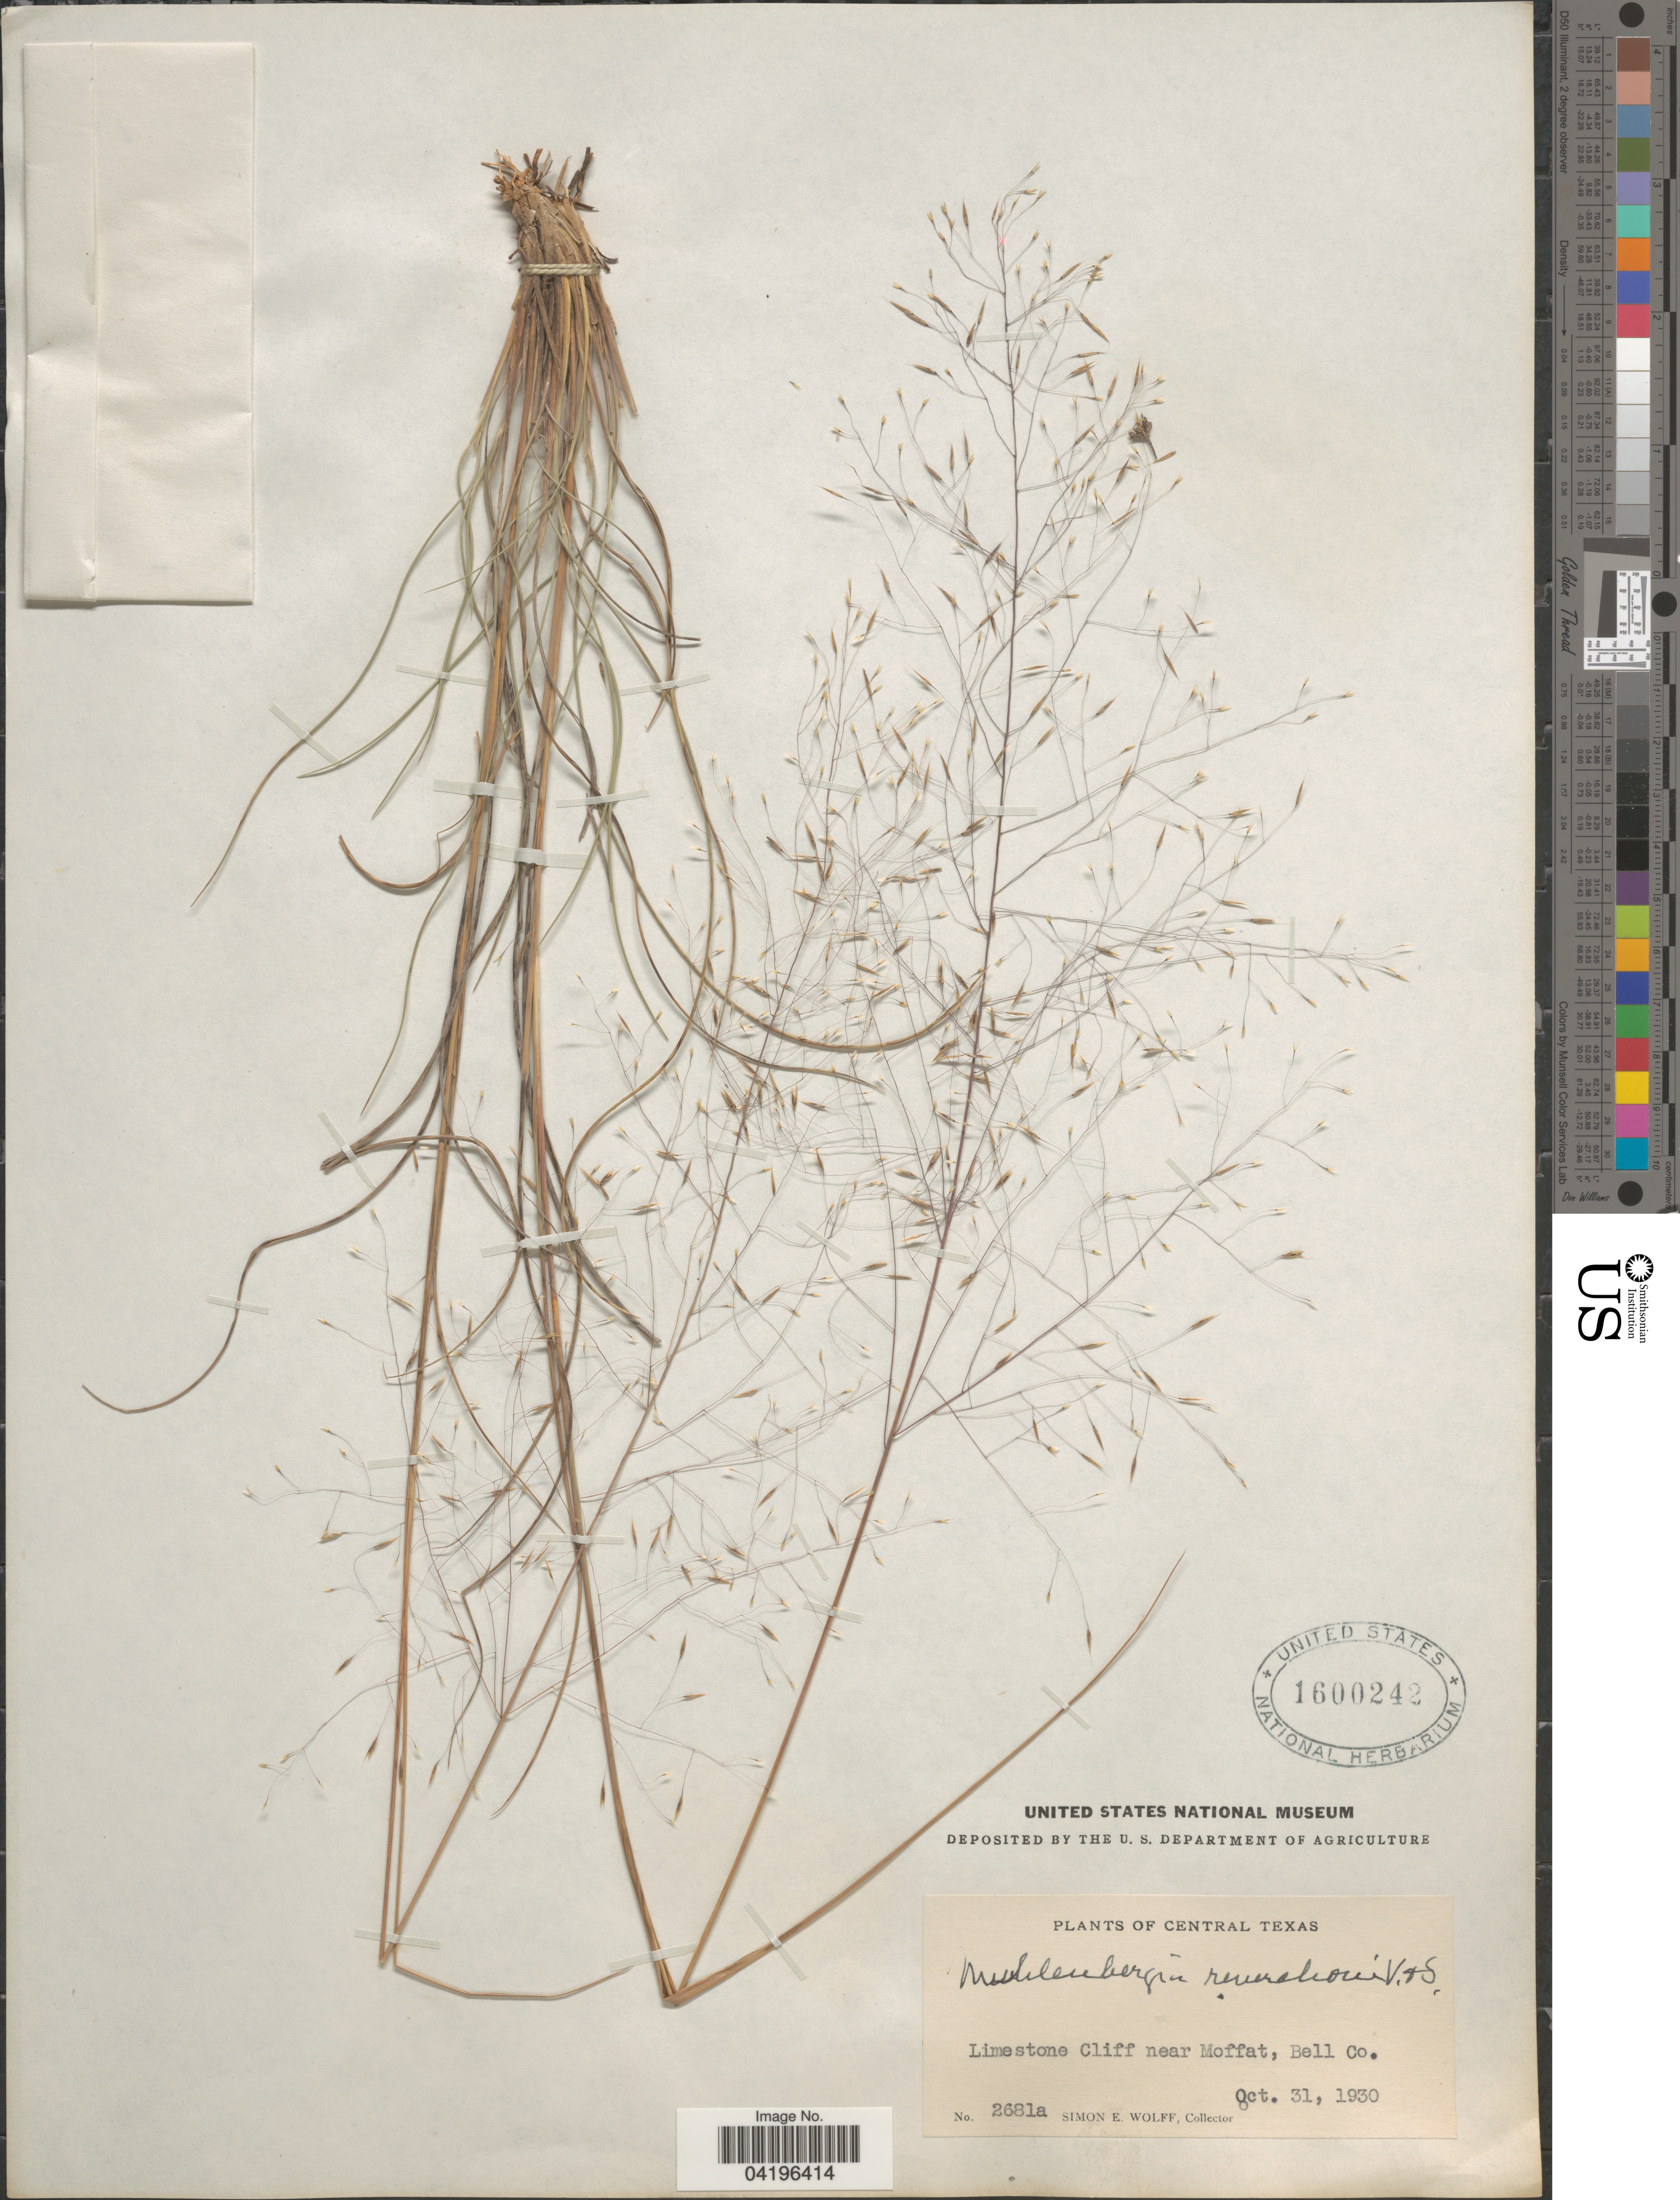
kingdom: Plantae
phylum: Tracheophyta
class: Liliopsida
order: Poales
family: Poaceae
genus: Muhlenbergia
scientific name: Muhlenbergia reverchonii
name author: Vasey & Scribn.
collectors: S. E. Wolff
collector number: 2681a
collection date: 1930-10-31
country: United States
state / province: Texas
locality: Central Texas. Limestone Cliff near Moffat, Bell Co.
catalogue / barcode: US 1600242